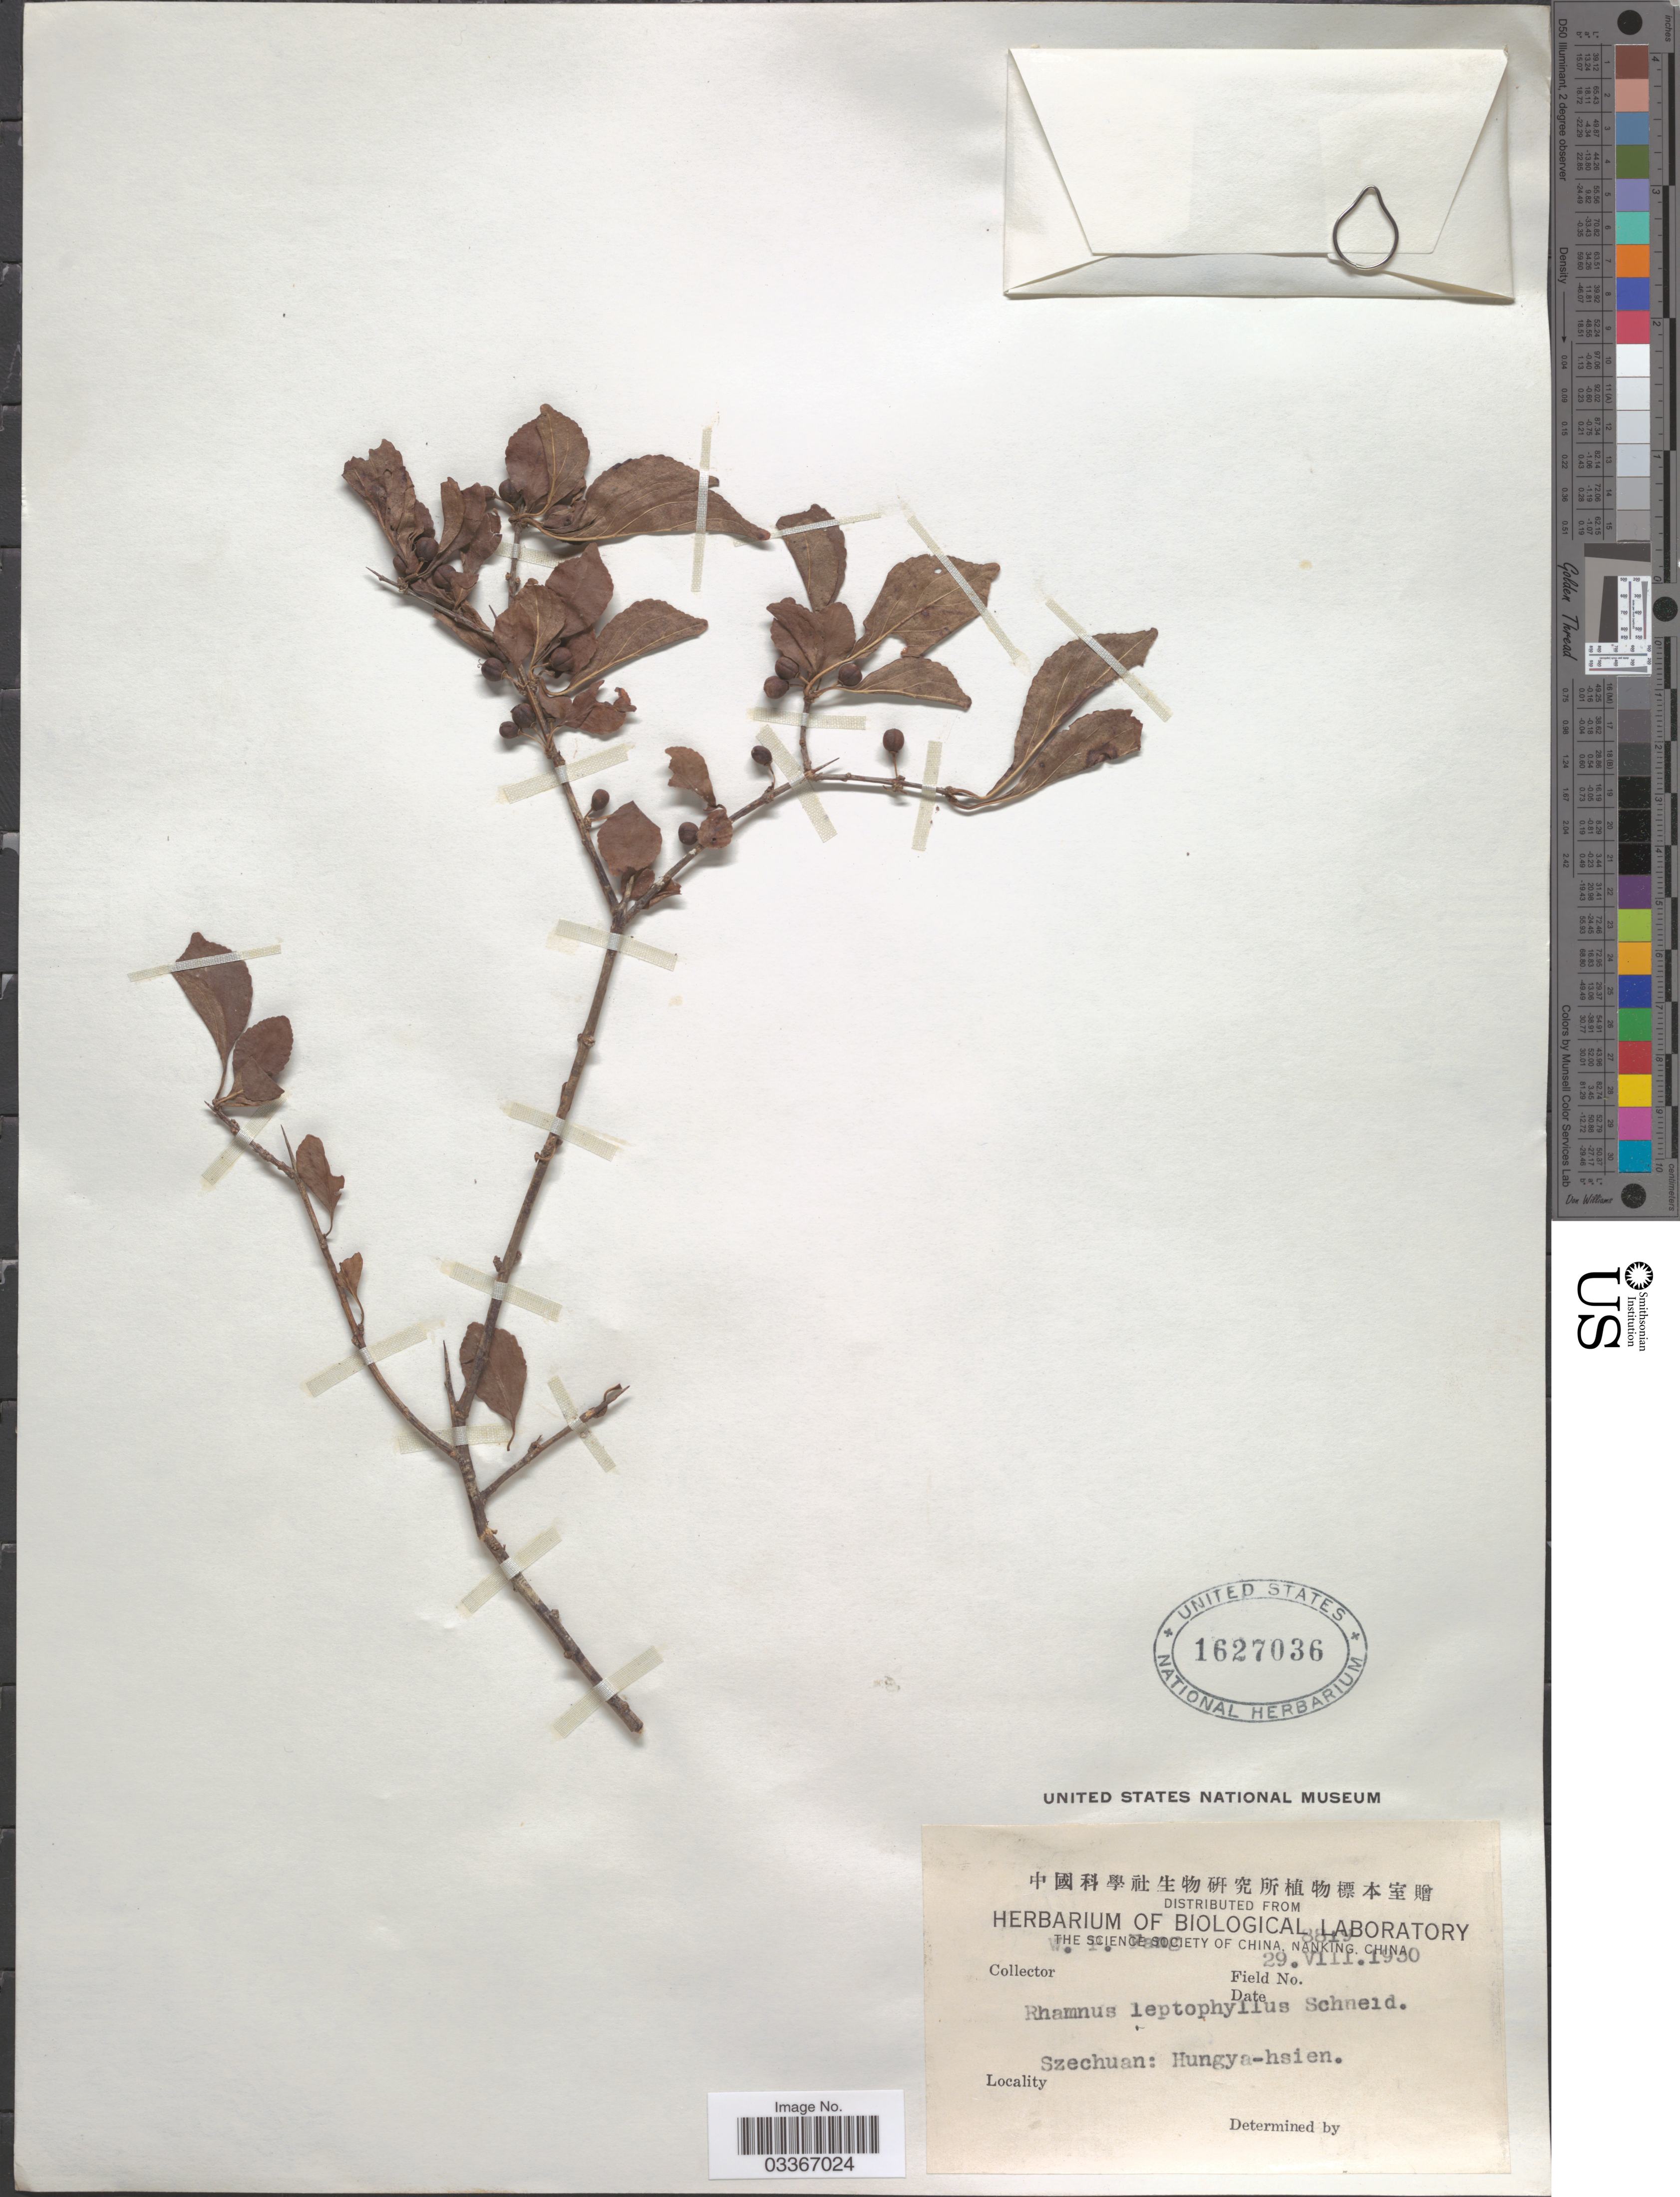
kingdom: Plantae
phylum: Tracheophyta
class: Magnoliopsida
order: Rosales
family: Rhamnaceae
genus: Rhamnus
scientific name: Rhamnus leptophylla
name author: C.K. Schneid.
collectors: W. P. Fang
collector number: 8819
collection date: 1930-08-29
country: China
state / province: Sichuan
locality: Szechuan: Hungya-hsien.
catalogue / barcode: US 1627036